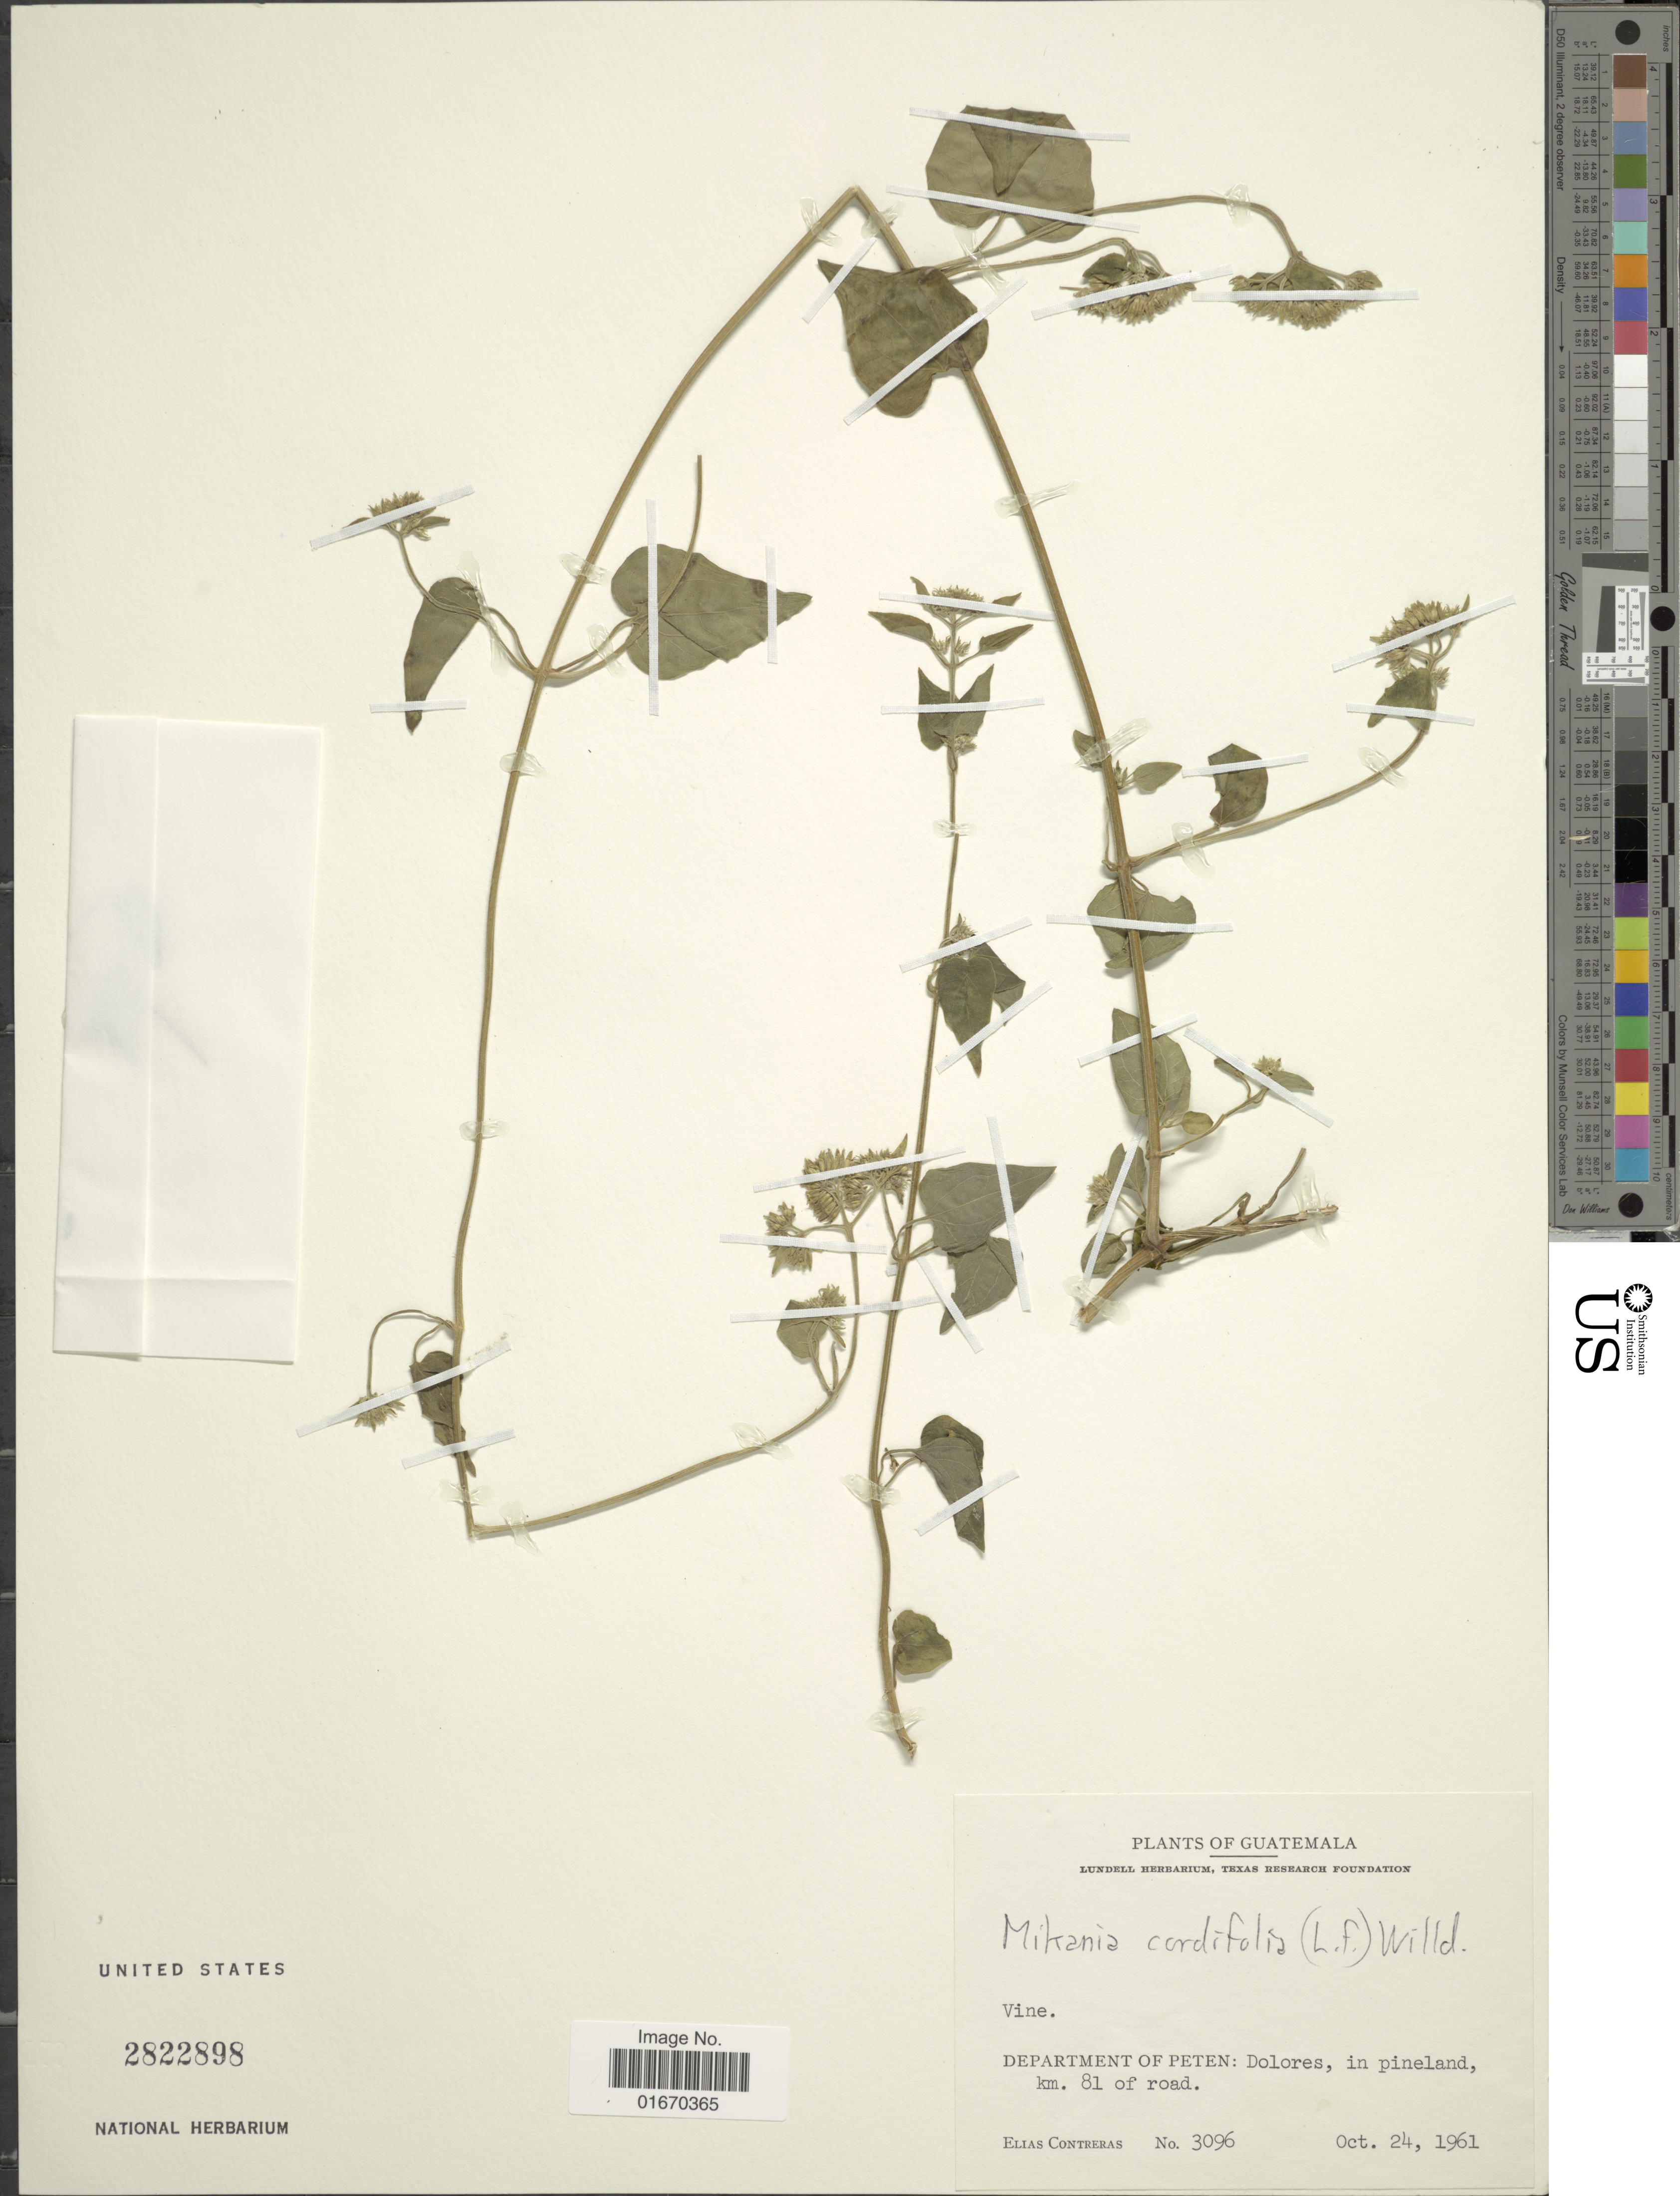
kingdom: Plantae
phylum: Tracheophyta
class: Magnoliopsida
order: Asterales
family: Asteraceae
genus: Mikania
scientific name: Mikania cordifolia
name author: Kunth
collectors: E. Contreras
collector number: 3096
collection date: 1961-10-24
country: Guatemala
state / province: El Petén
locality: Department of Peten, Dolores, km 81 of road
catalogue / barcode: US 2822898